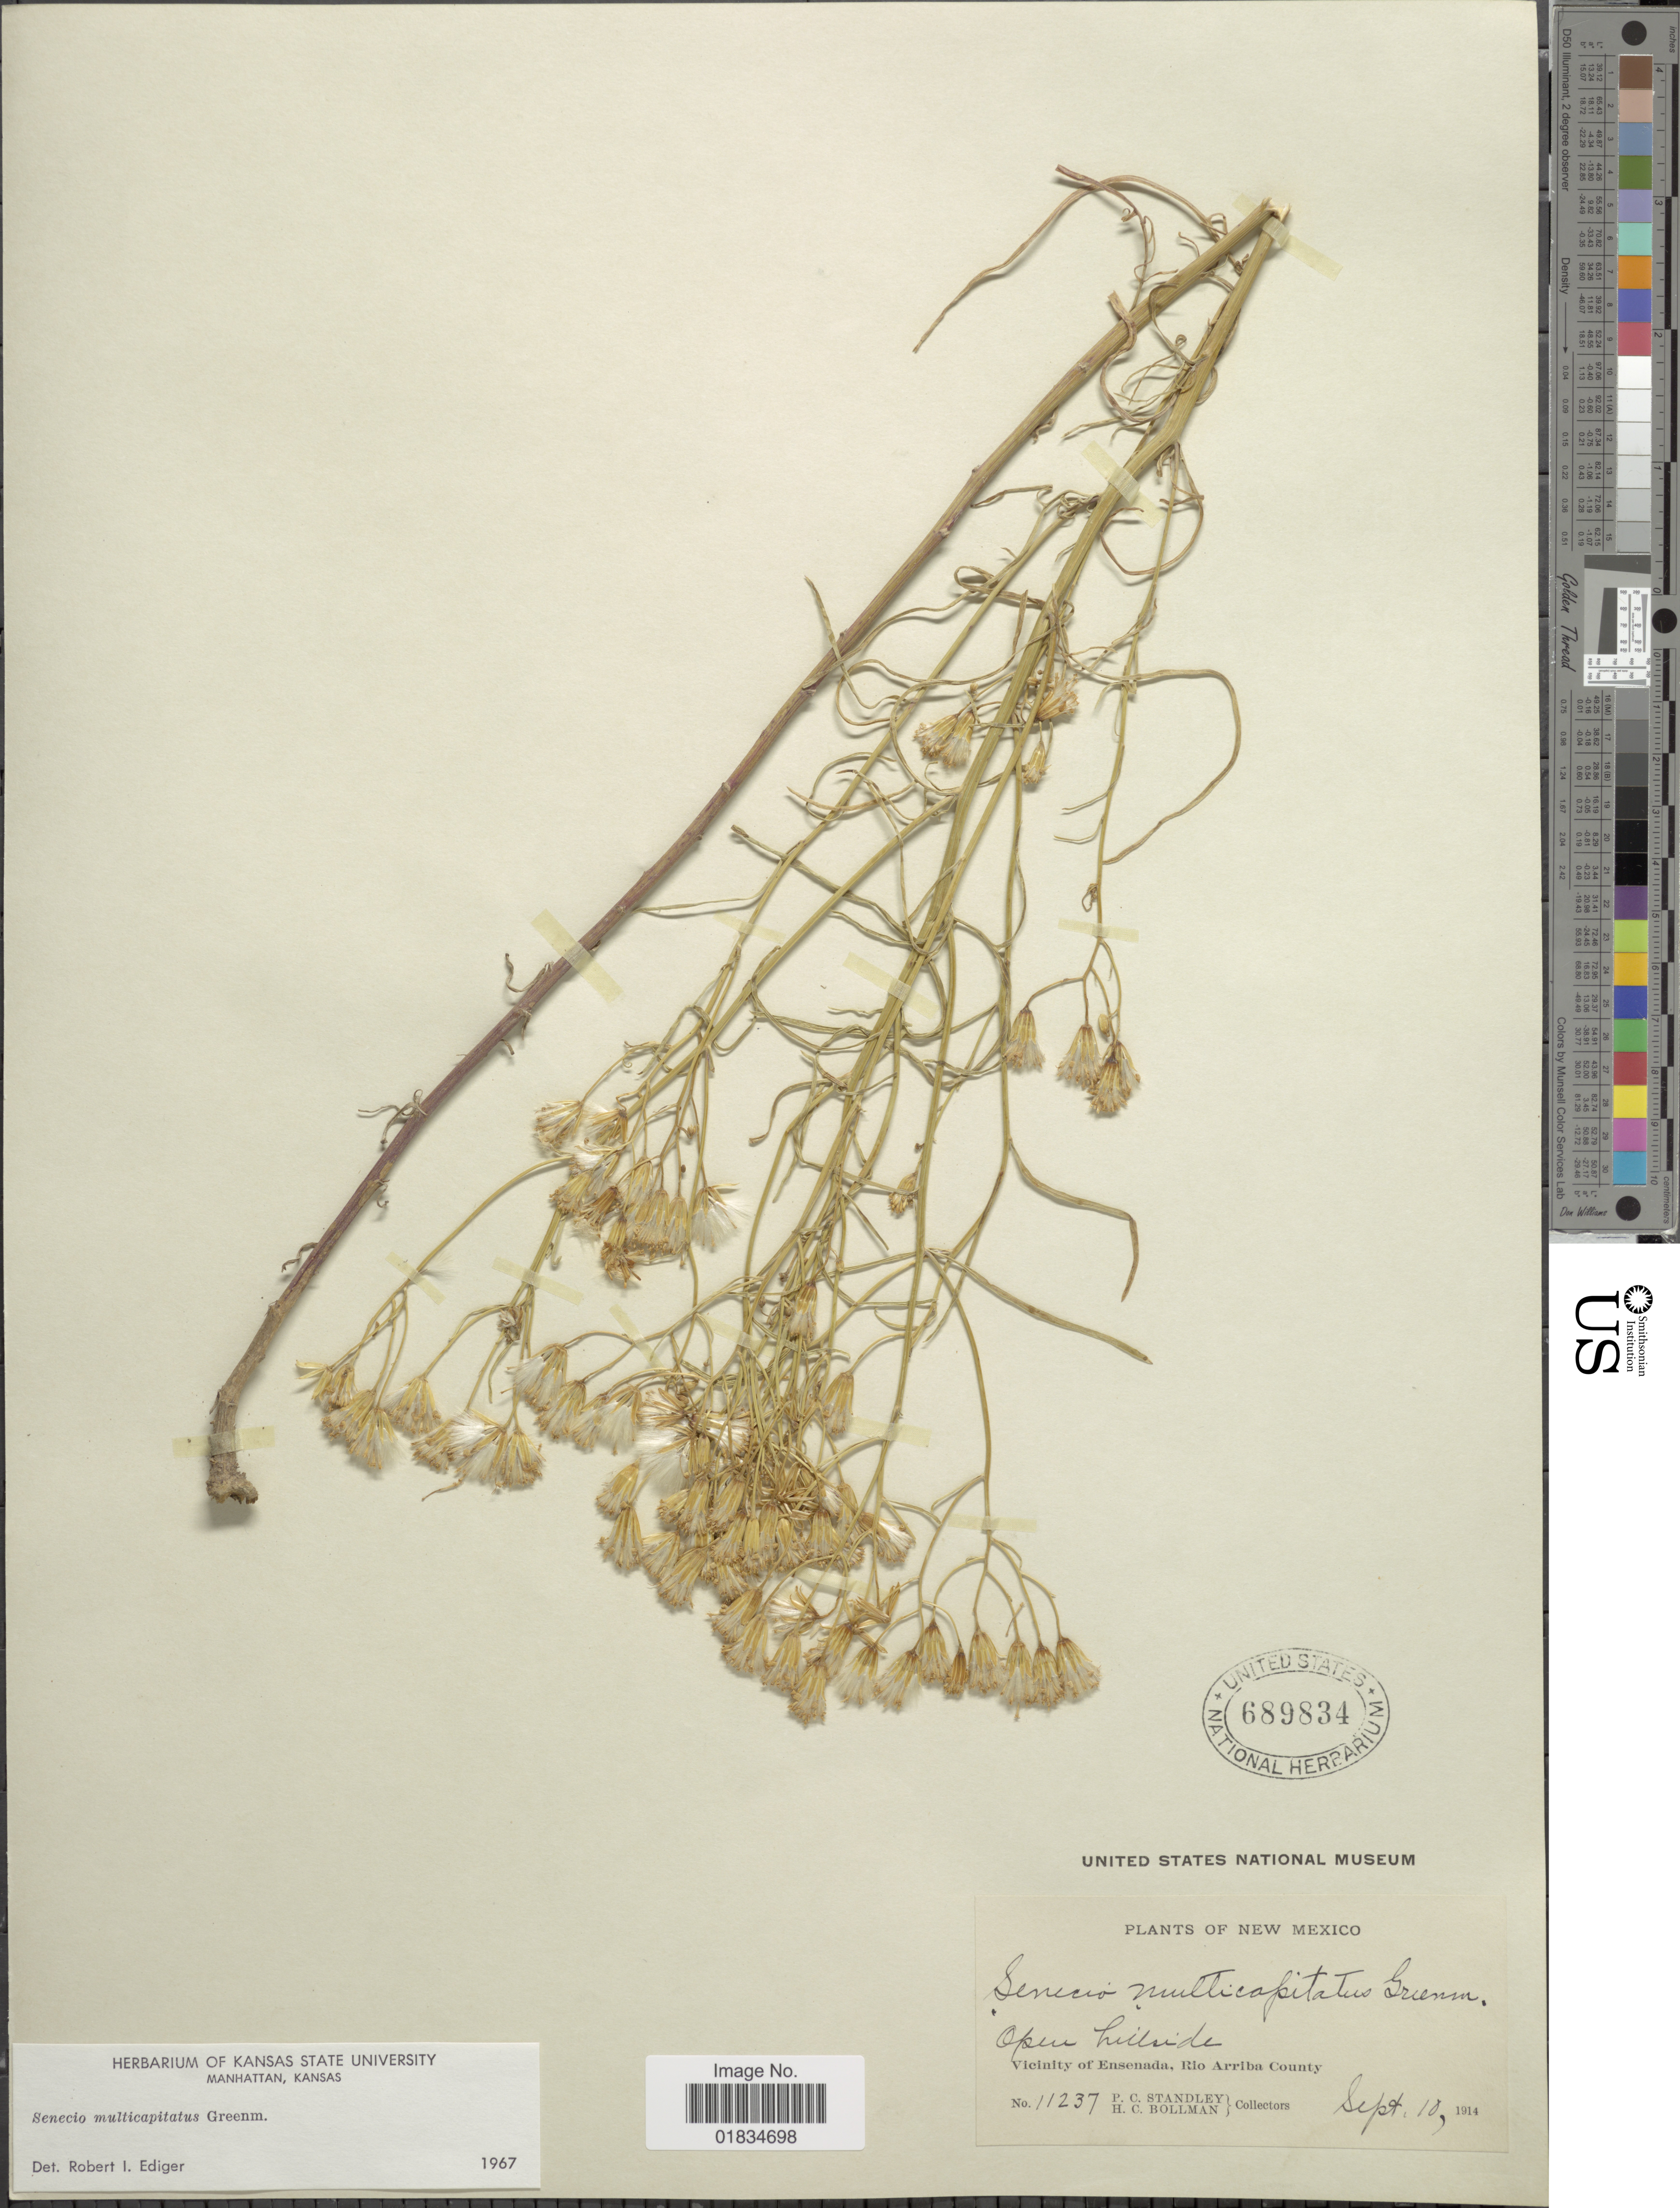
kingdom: Plantae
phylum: Tracheophyta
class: Magnoliopsida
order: Asterales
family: Asteraceae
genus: Senecio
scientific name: Senecio multicapitatus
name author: Greenm.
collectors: P. C. Standley & H. C. Bollman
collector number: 11237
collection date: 1914-09-10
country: United States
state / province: New Mexico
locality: Vicinity of Ensenada, Rio Arriba County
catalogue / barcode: US 689834